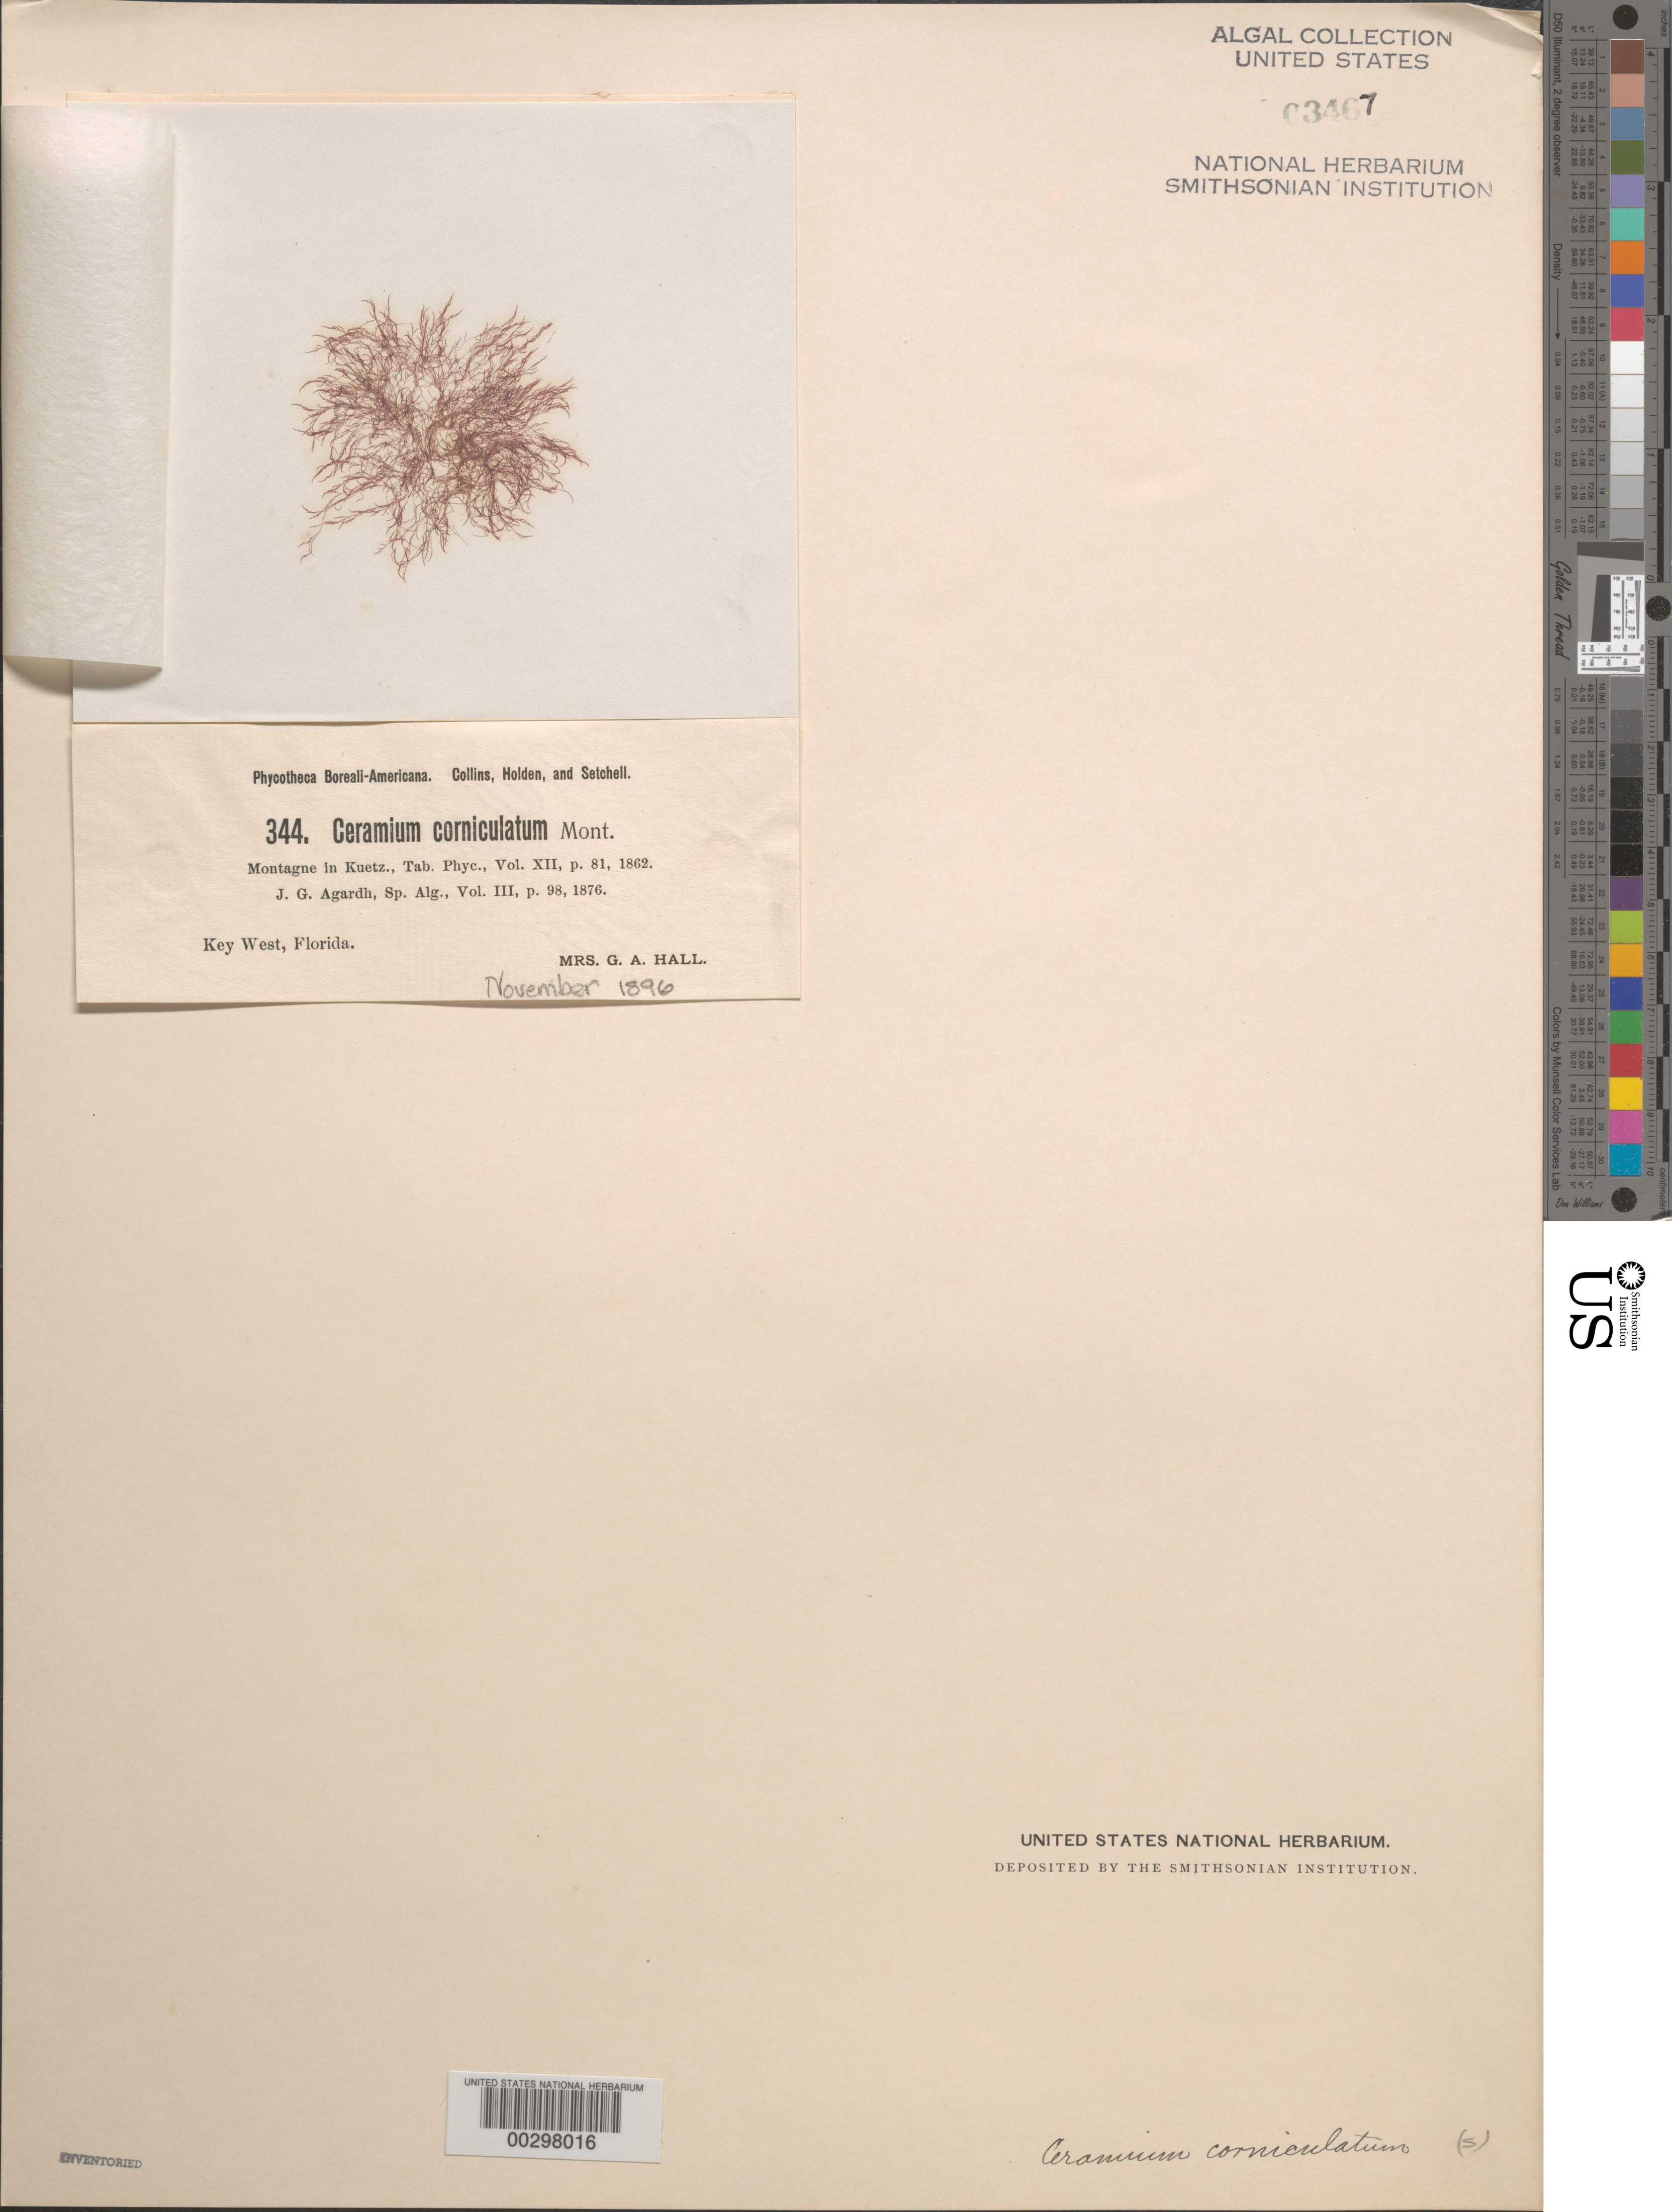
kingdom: Plantae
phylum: Rhodophyta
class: Florideophyceae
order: Ceramiales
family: Ceramiaceae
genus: Ceramium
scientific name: Ceramium corniculatum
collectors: Mrs. Hall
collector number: PB-A 344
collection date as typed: Nov 1896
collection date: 1896-11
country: United States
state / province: Florida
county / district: Monroe County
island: Key West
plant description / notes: Collins, Holden & Setchell, Phycotheca Boreali-Americana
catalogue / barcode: US 3467